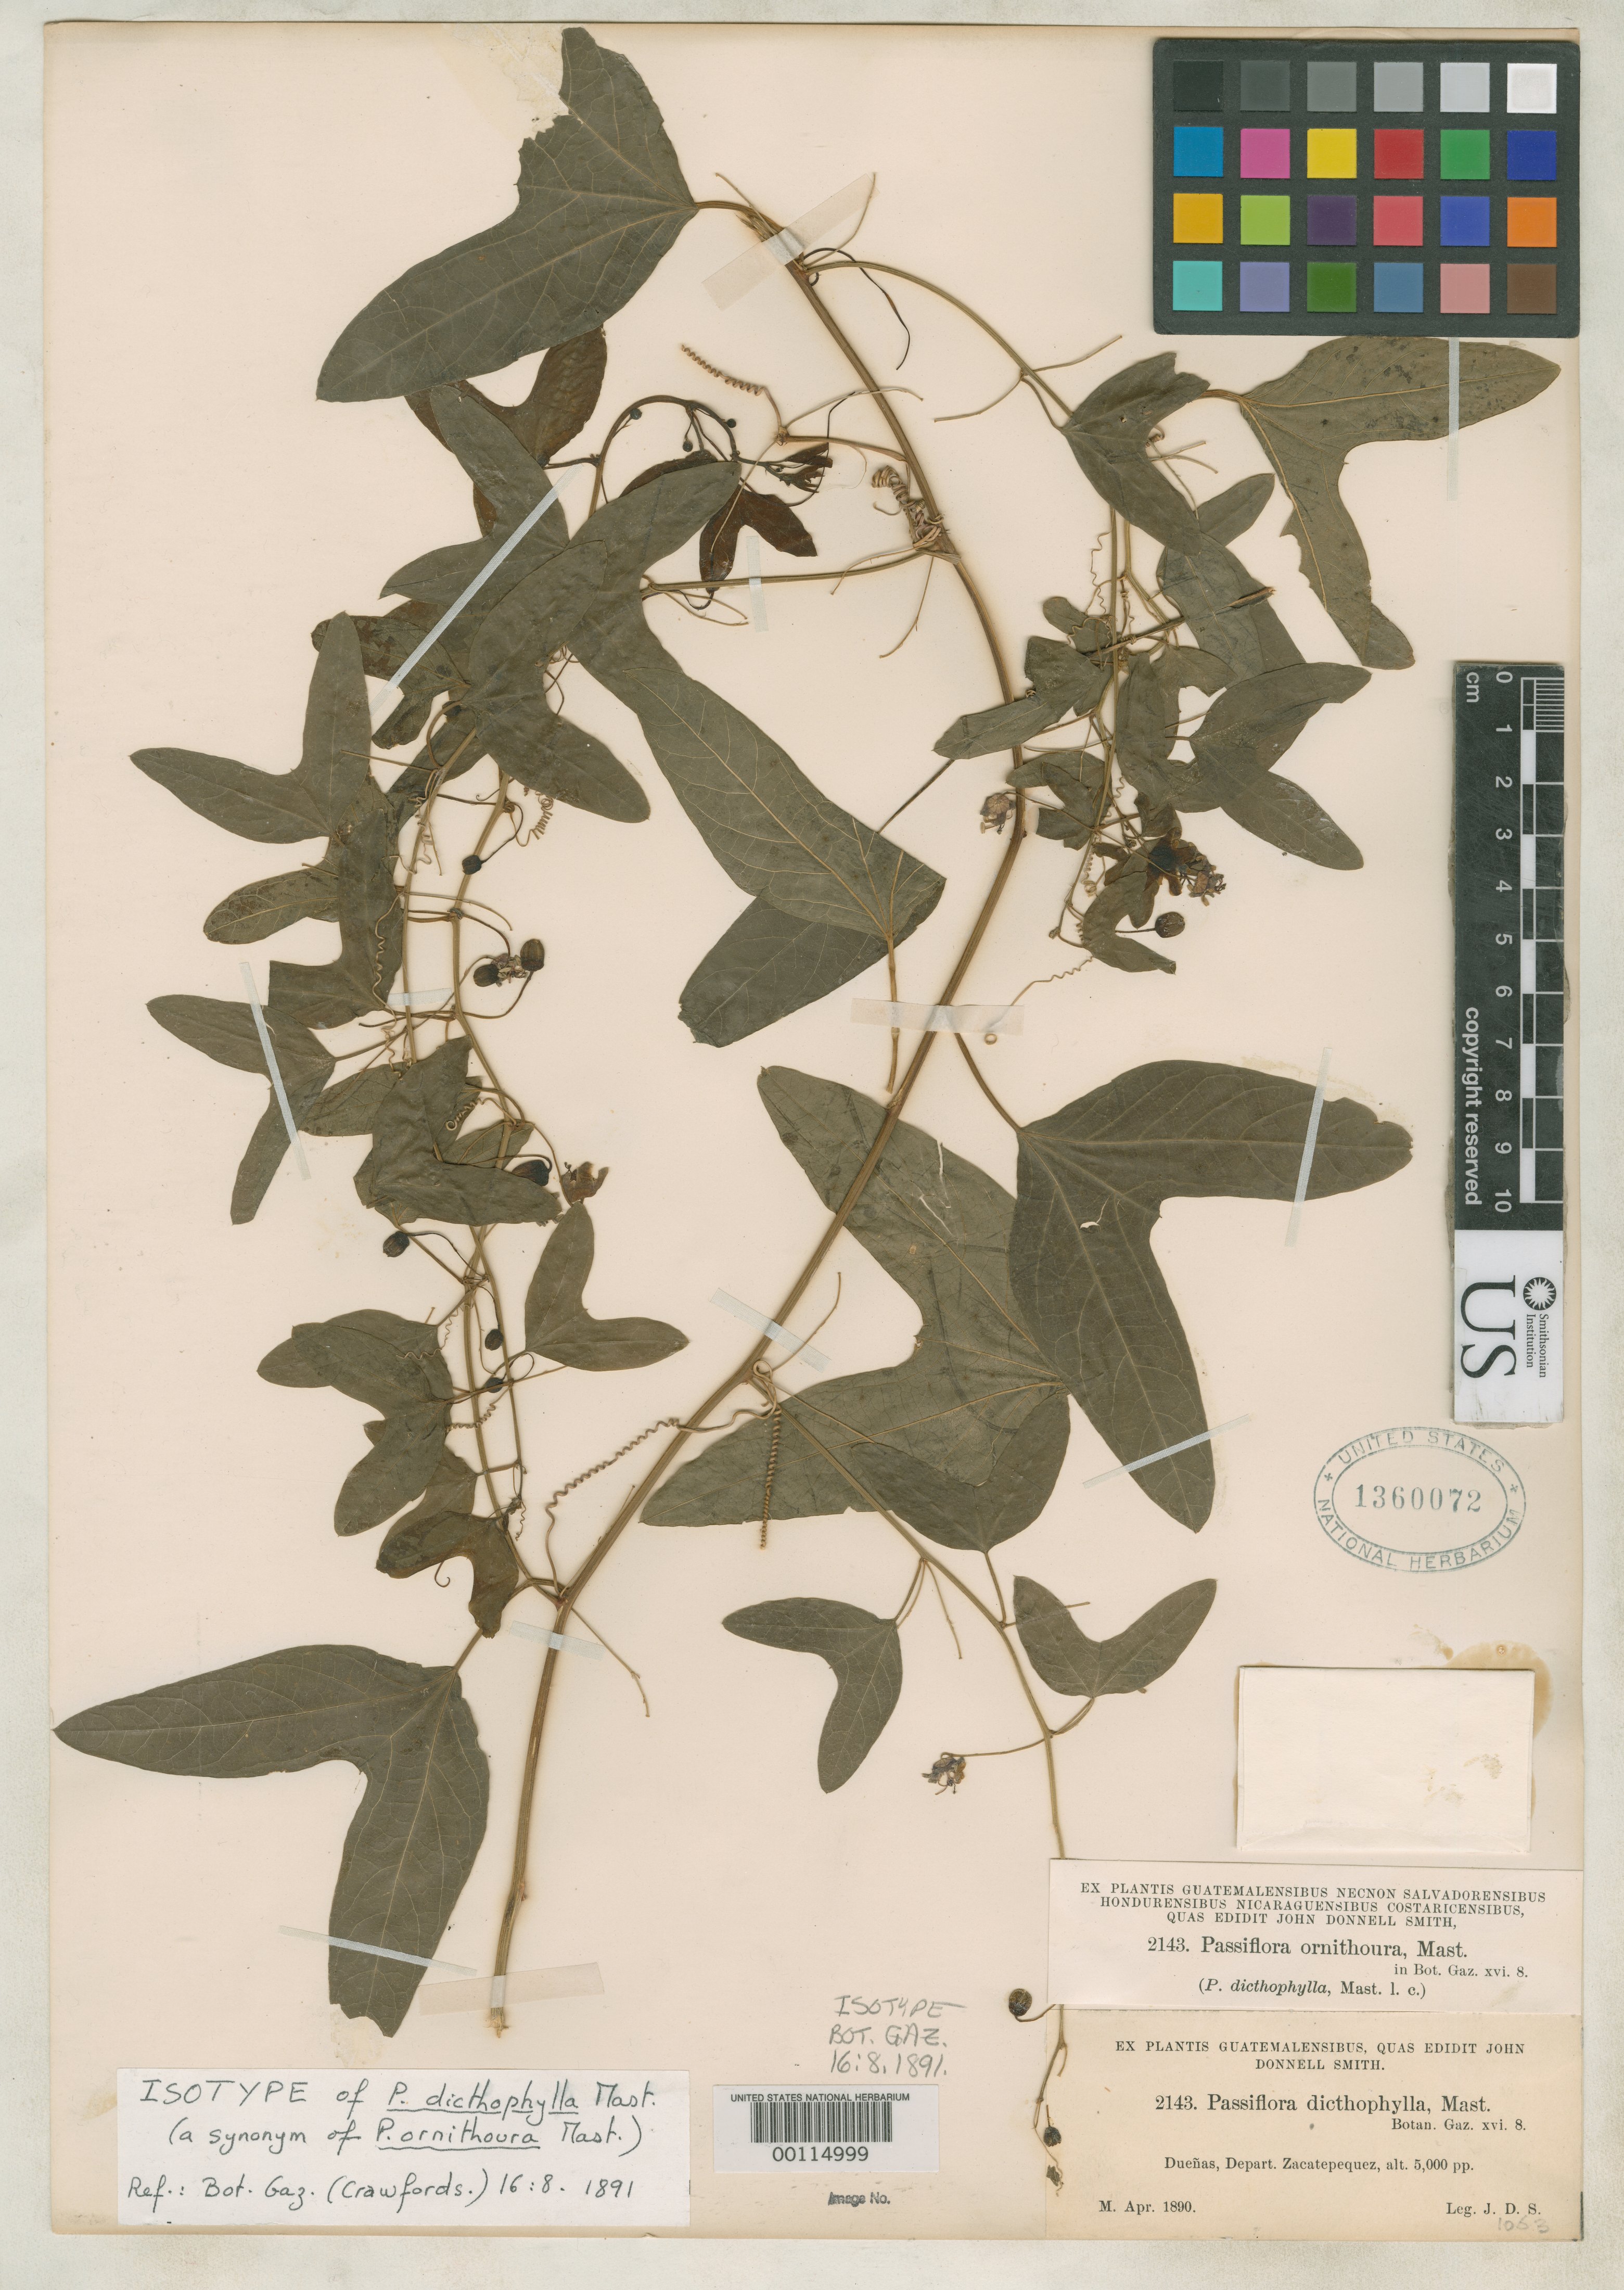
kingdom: Plantae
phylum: Tracheophyta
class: Magnoliopsida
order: Malpighiales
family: Passifloraceae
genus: Passiflora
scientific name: Passiflora dicthophylla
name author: Mast. in Donn. Sm.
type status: Isotype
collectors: J. Donnell Smith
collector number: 2143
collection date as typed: Apr 1890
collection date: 1890-04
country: Guatemala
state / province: Sacatepéquez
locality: Duenas.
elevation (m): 1524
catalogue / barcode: US 1360072